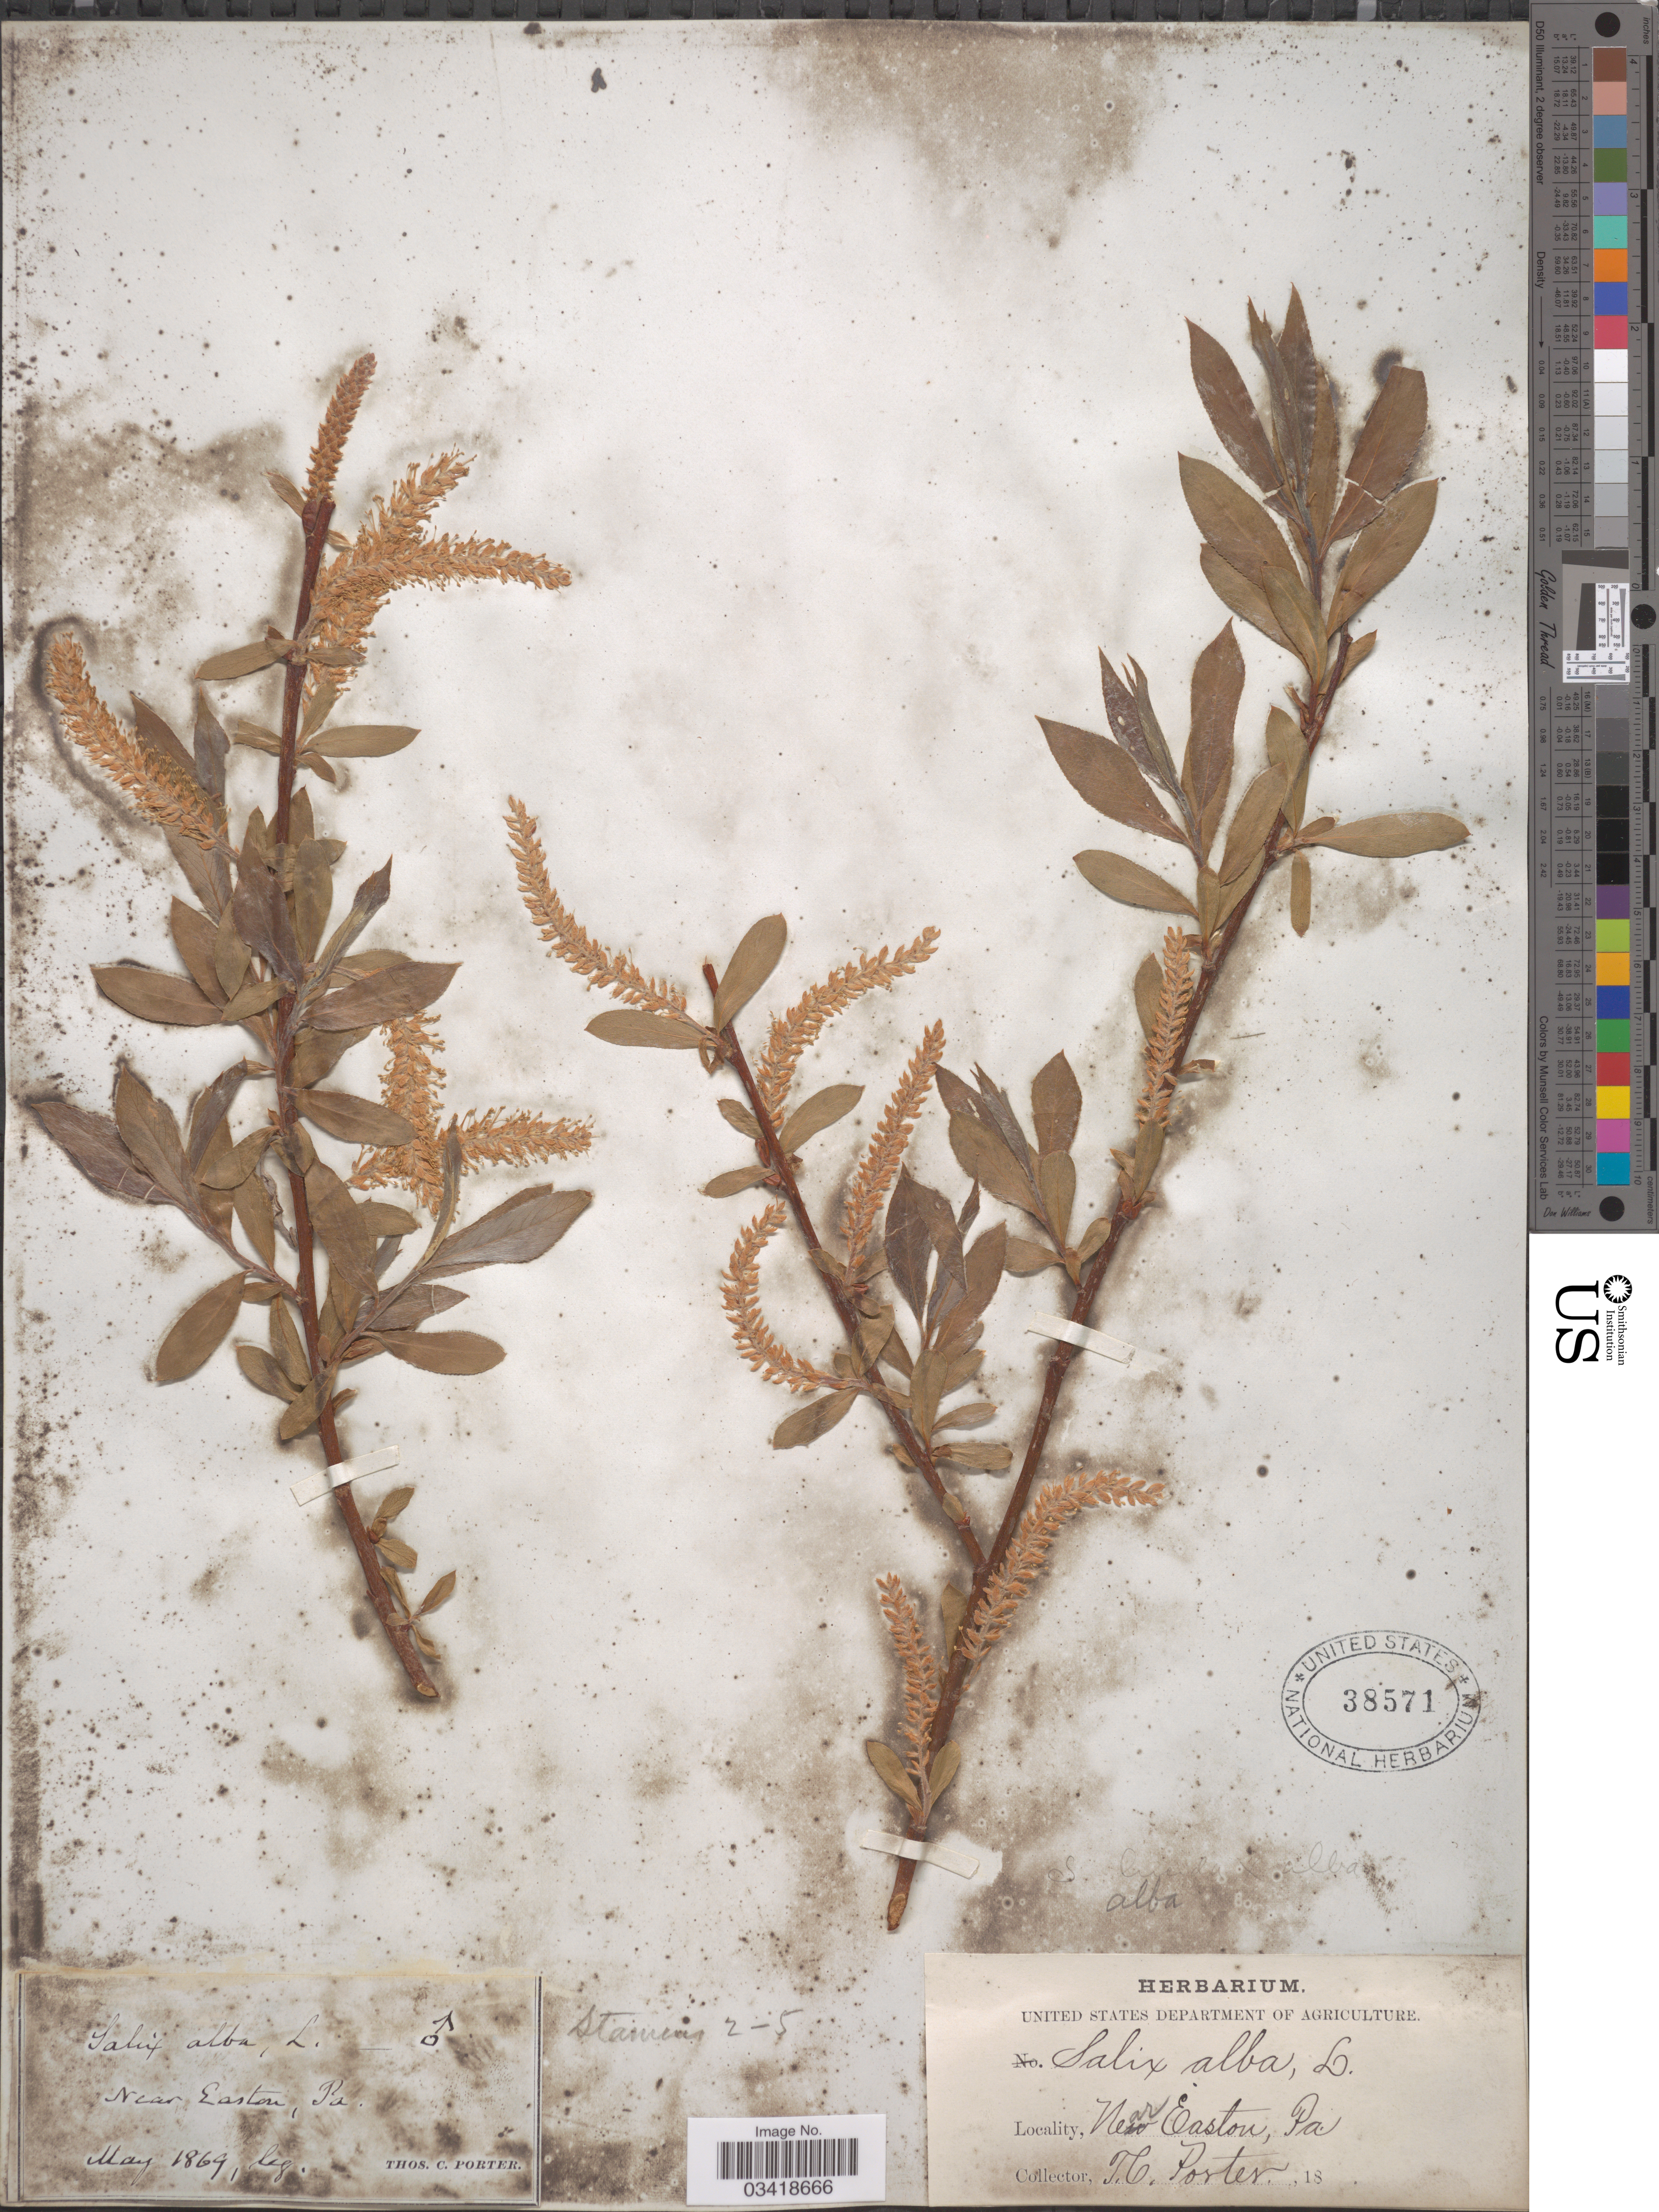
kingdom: Plantae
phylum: Tracheophyta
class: Magnoliopsida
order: Malpighiales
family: Salicaceae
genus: Salix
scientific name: Salix alba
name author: L.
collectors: T. Porter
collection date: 1869-05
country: United States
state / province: Pennsylvania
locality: Near Easton.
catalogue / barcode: US 38571